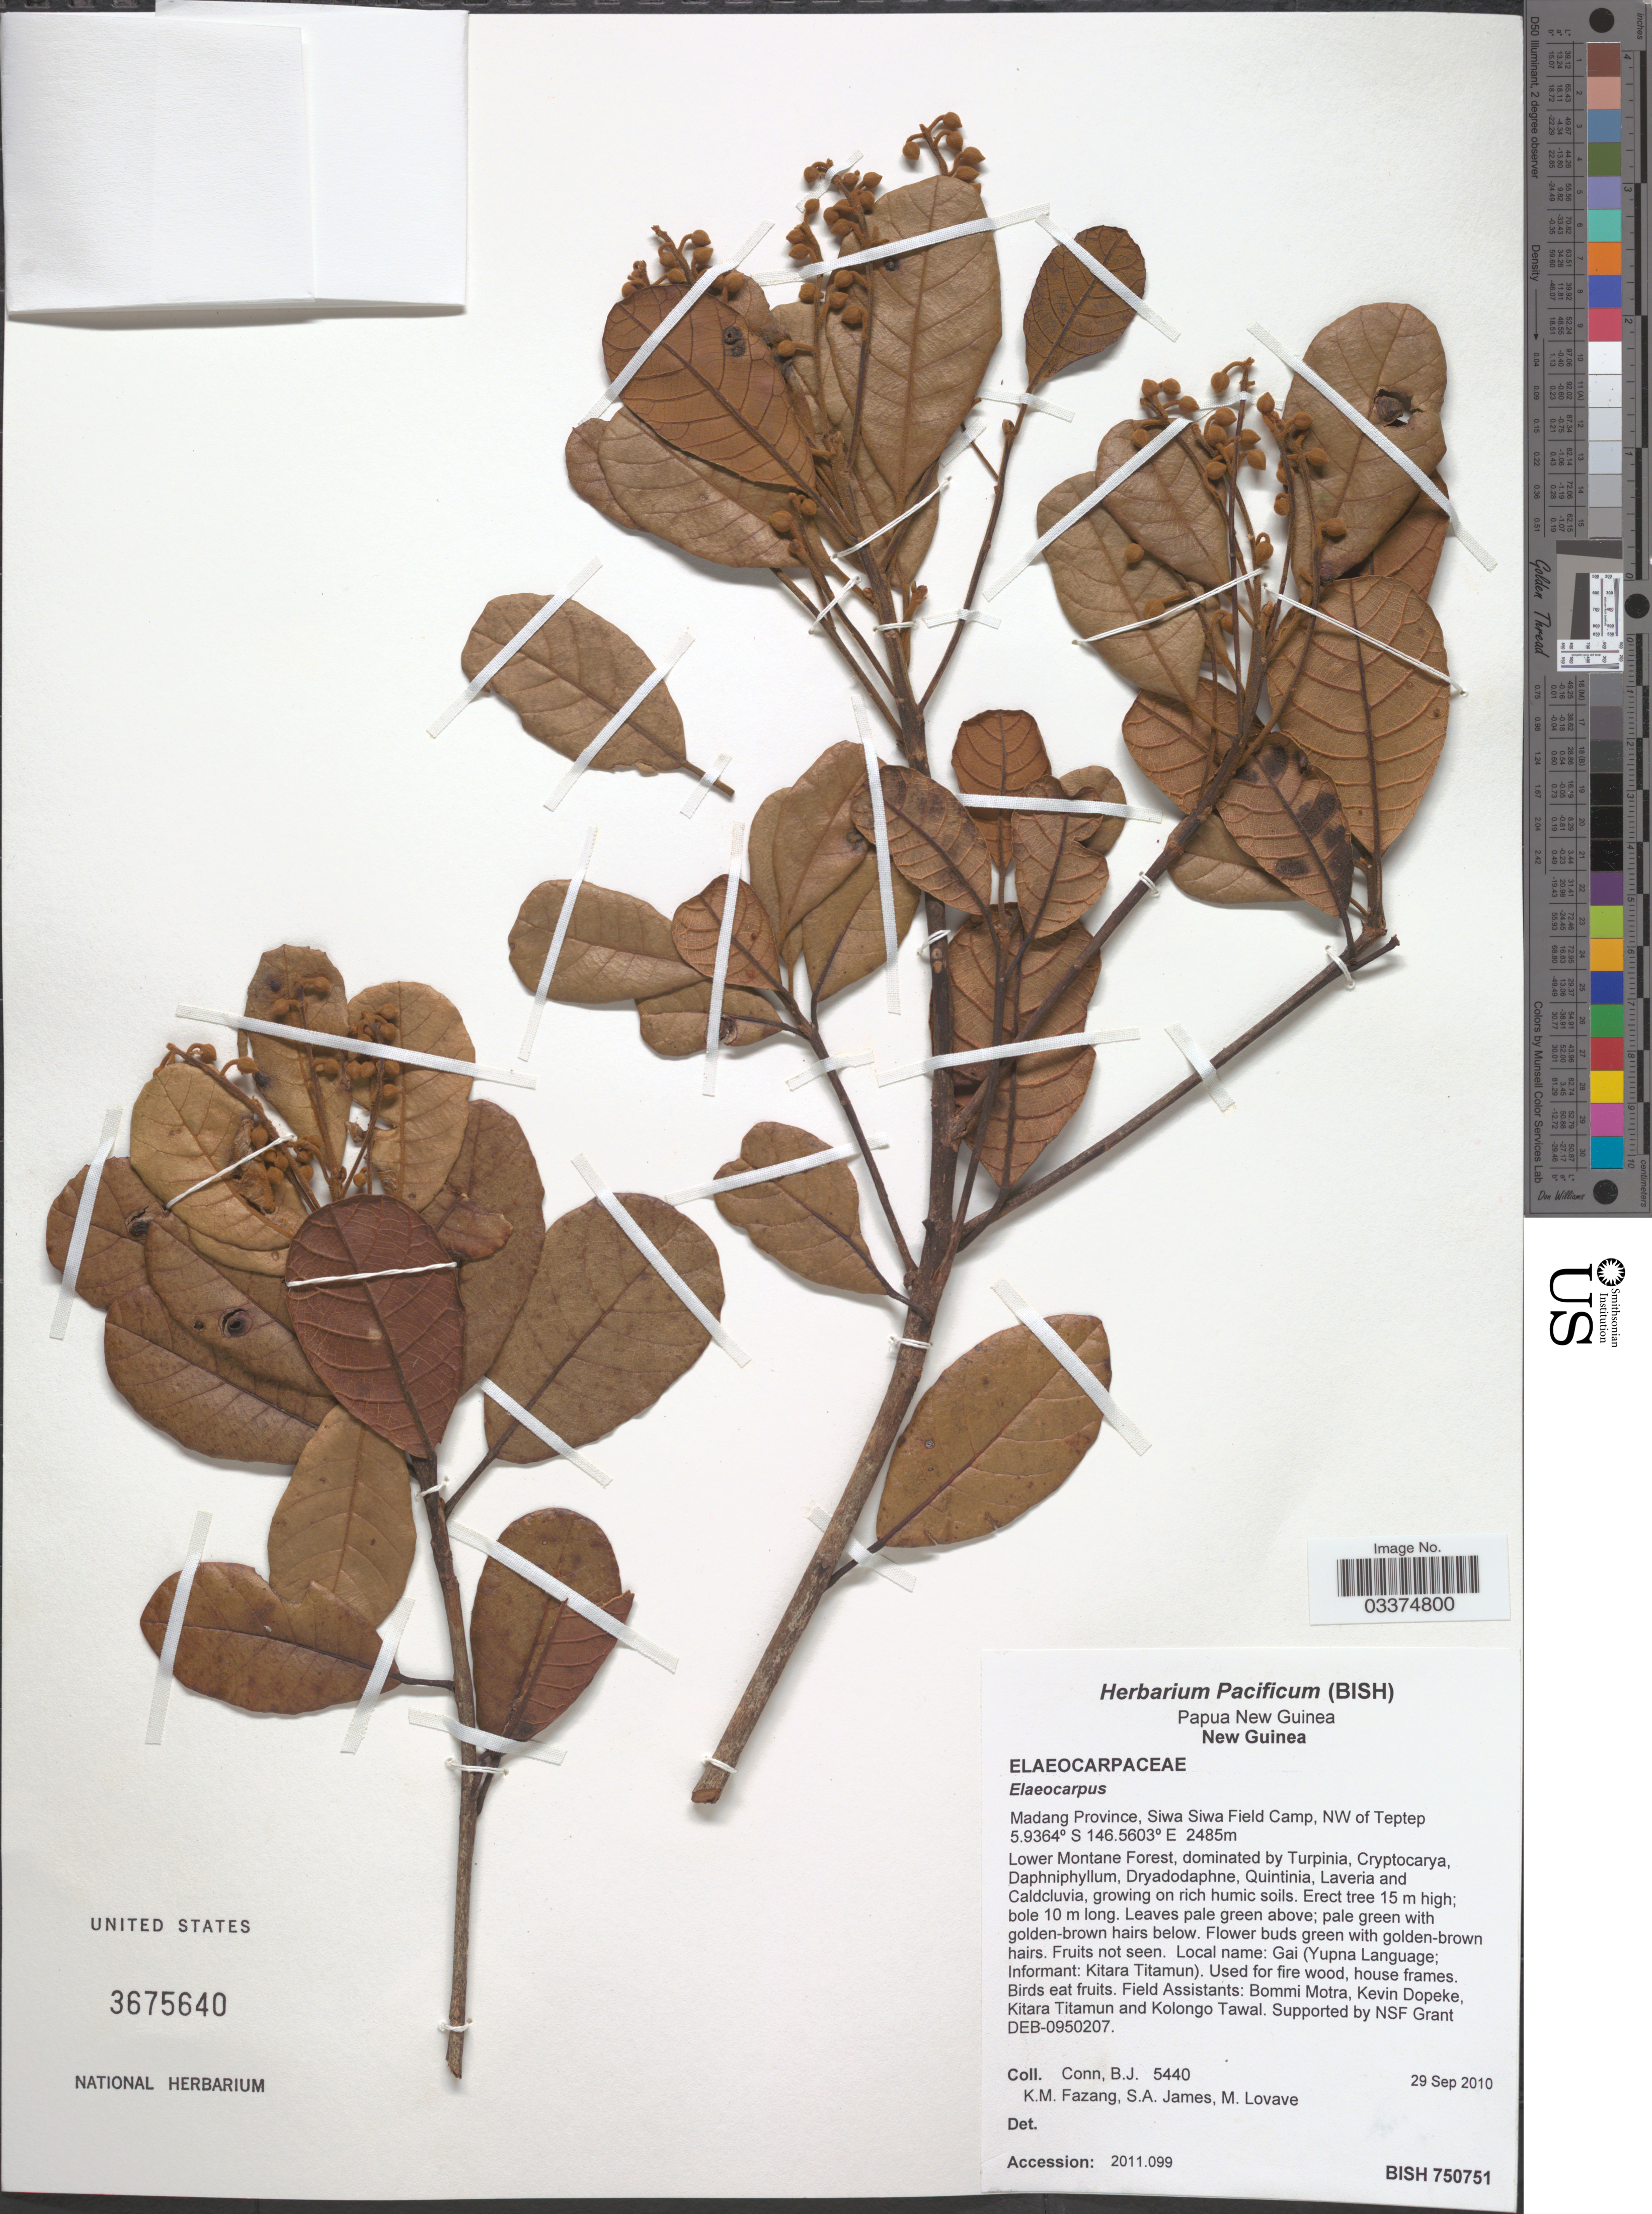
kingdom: Plantae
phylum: Tracheophyta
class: Magnoliopsida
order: Oxalidales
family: Elaeocarpaceae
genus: Elaeocarpus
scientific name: Elaeocarpus sp.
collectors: B. Conn, K. Fazang, S. James & M. Lovave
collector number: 5440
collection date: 2010-09-29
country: Papua New Guinea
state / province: Madang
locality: New Guinea. Siwa Siwa Field Camp, NW of Teptep.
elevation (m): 2485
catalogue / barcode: US 3675640